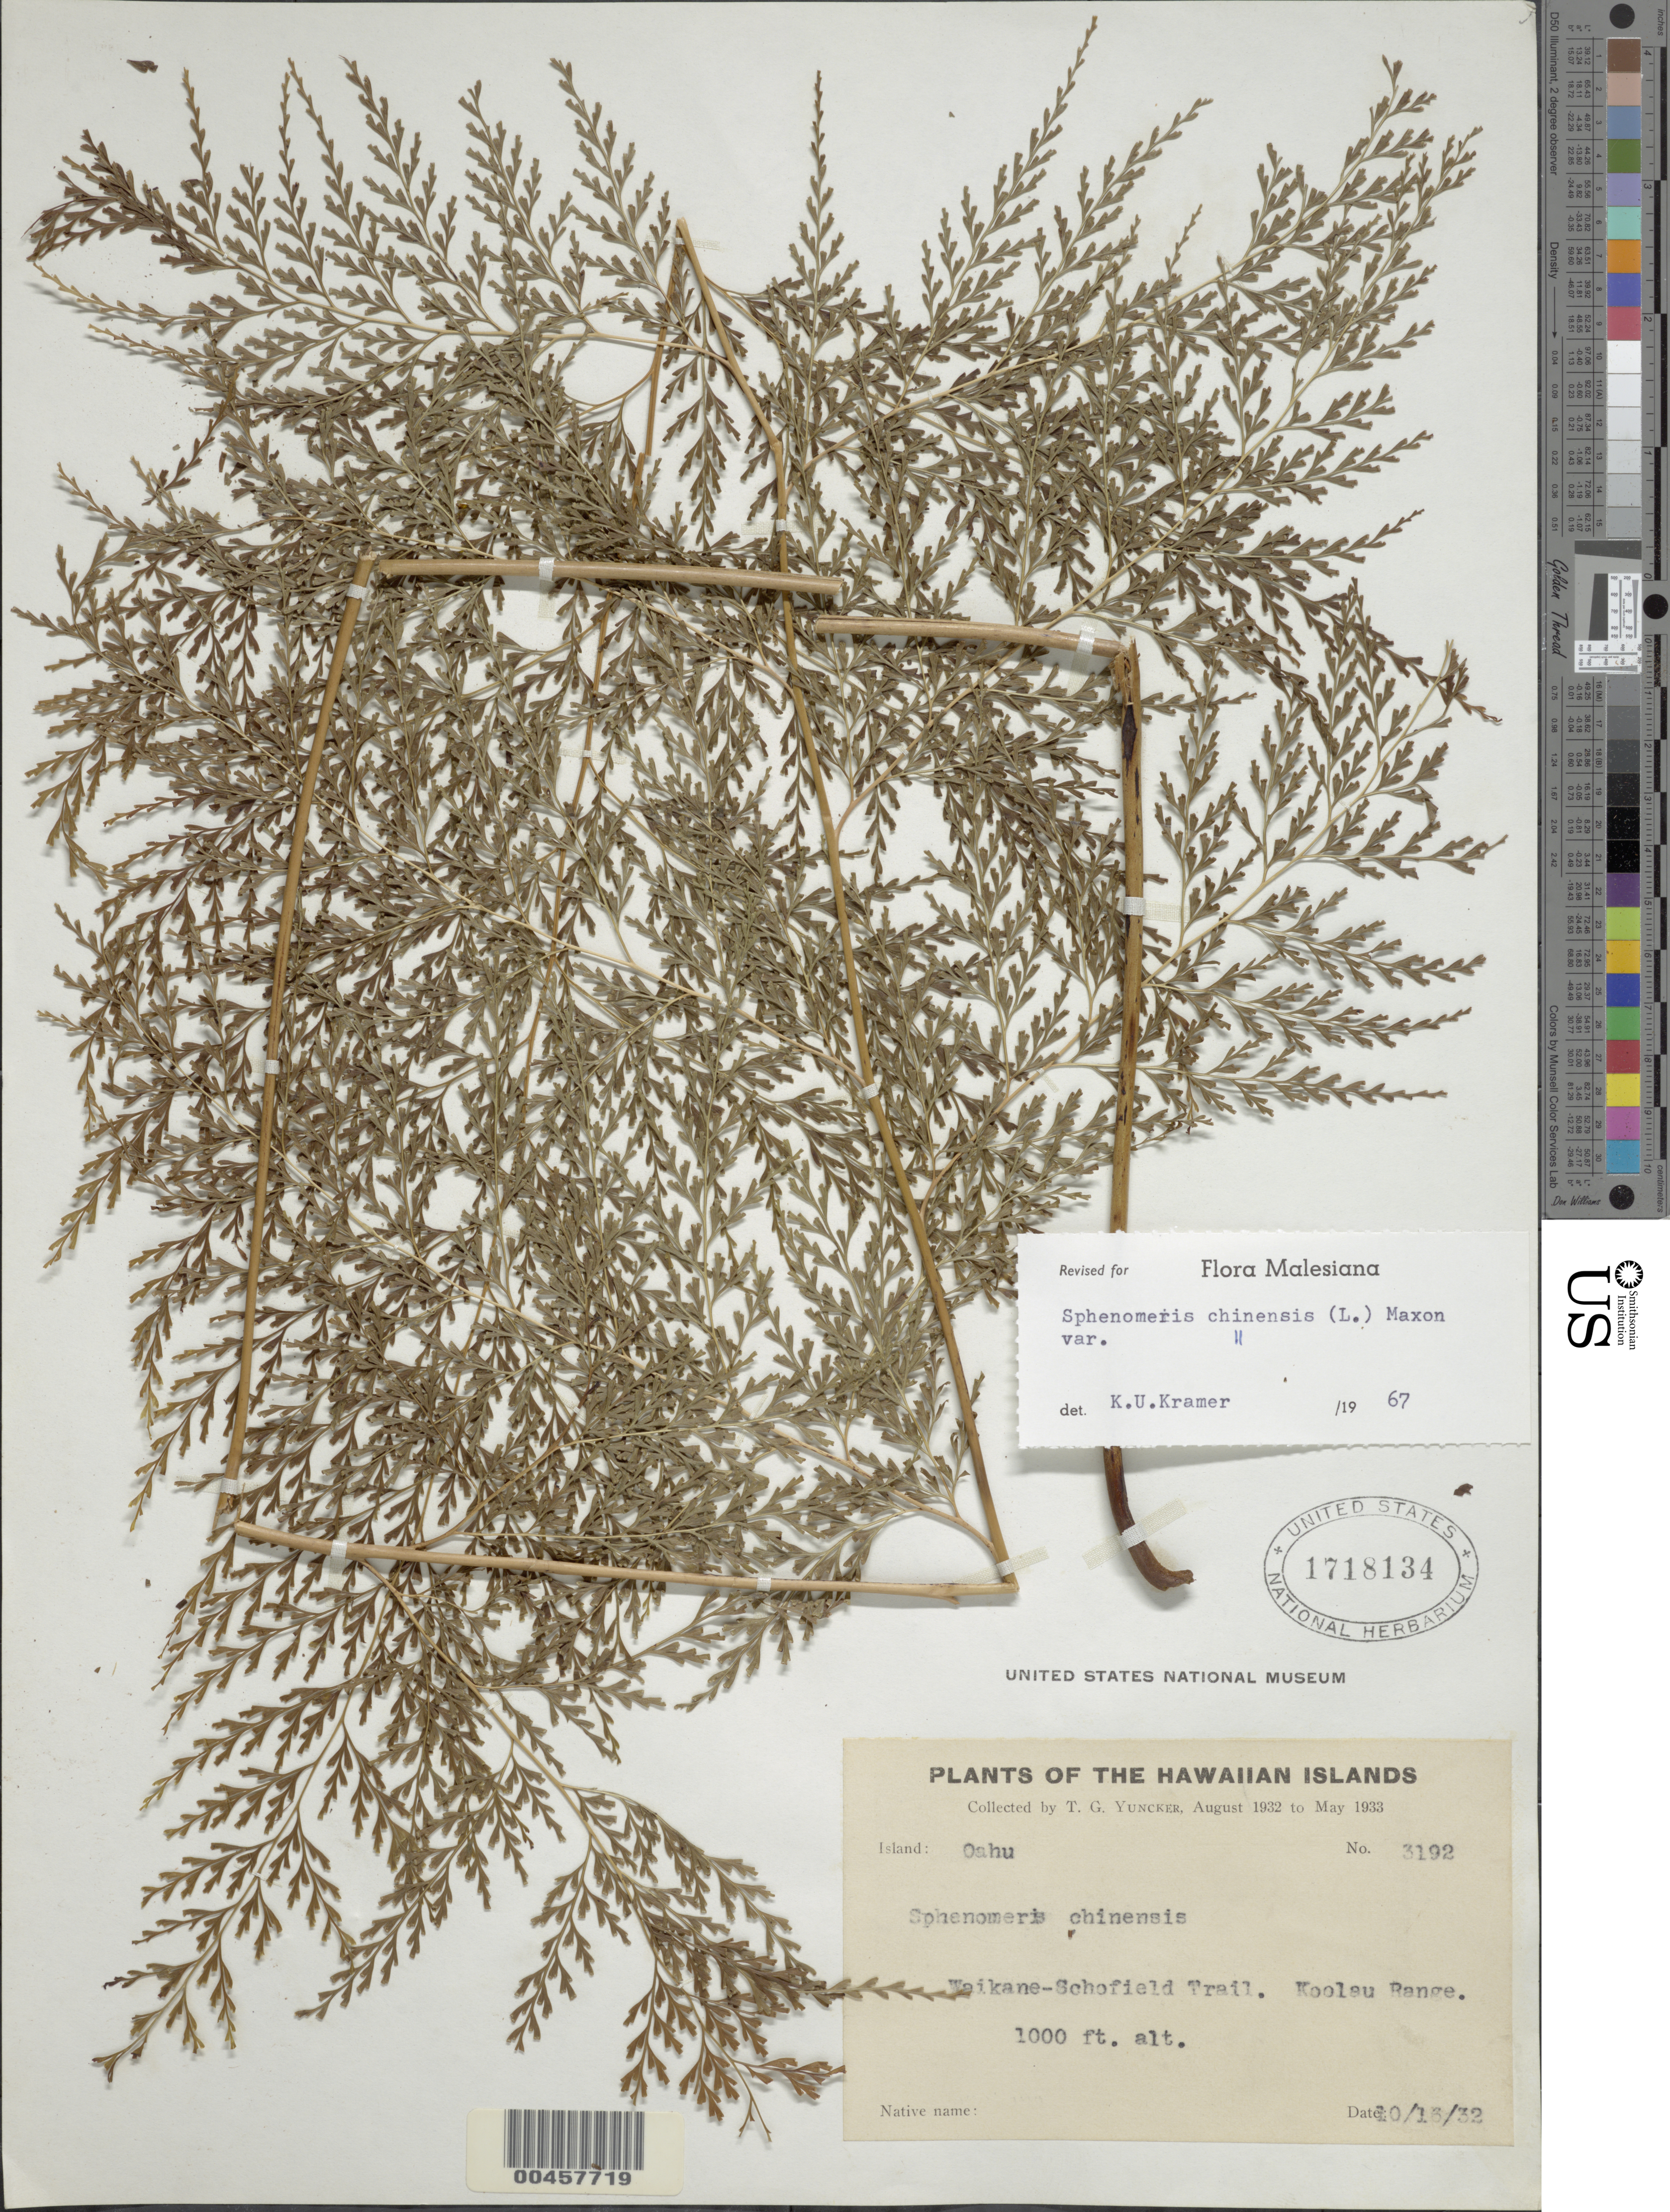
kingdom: Plantae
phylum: Tracheophyta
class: Polypodiopsida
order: Polypodiales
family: Lindsaeaceae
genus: Sphenomeris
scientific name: Sphenomeris chinensis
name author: (L.) Maxon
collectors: T. G. Yuncker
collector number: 3192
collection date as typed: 16 Oct 1932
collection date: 1932-10-16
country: United States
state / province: Hawaii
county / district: Honolulu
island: Oahu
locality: Waikane-Schofield Trail. Koolau Range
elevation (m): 305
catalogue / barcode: US 1718134